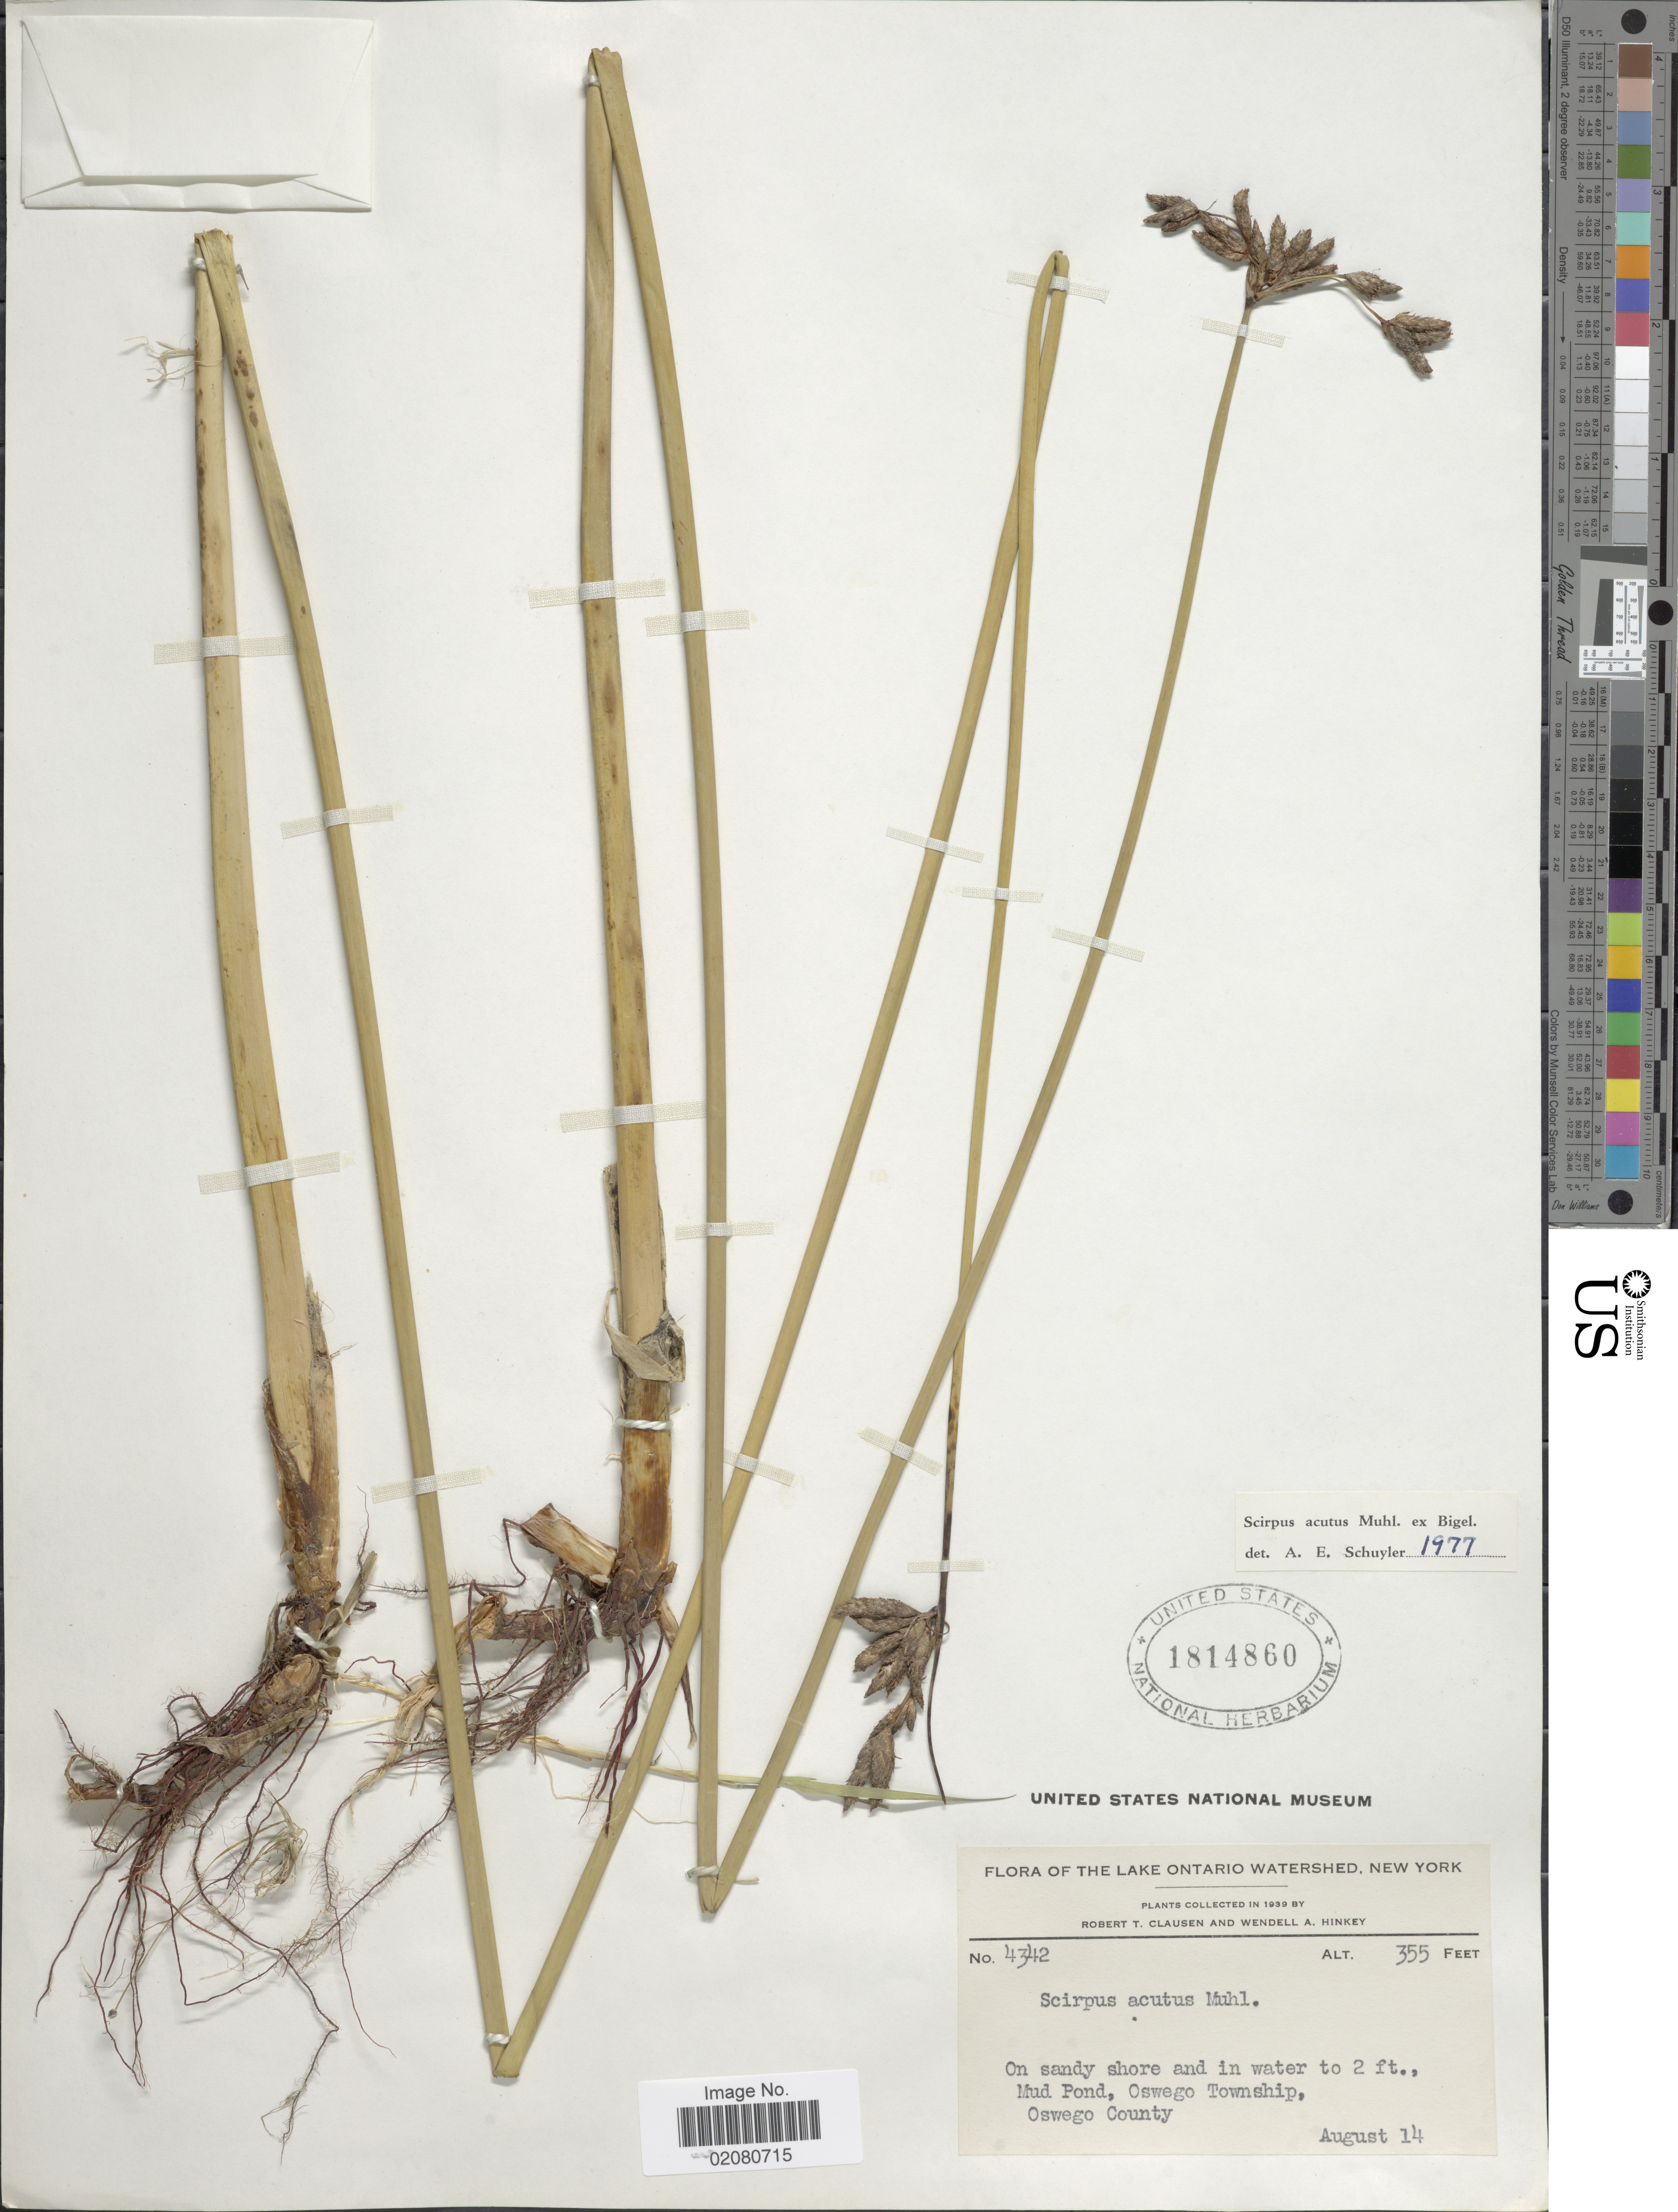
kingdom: Plantae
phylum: Tracheophyta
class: Liliopsida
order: Poales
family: Cyperaceae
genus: Schoenoplectus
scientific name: Schoenoplectus acutus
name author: (Muhl. ex Bigelow) Á. Löve & D. Löve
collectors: R. T. Clausen & W. Hinkey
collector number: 4342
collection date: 1939-08-14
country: United States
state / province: New York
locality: Lake Ontario watershed, New York. Mud Pond, Oswego Township.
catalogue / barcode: US 1814860